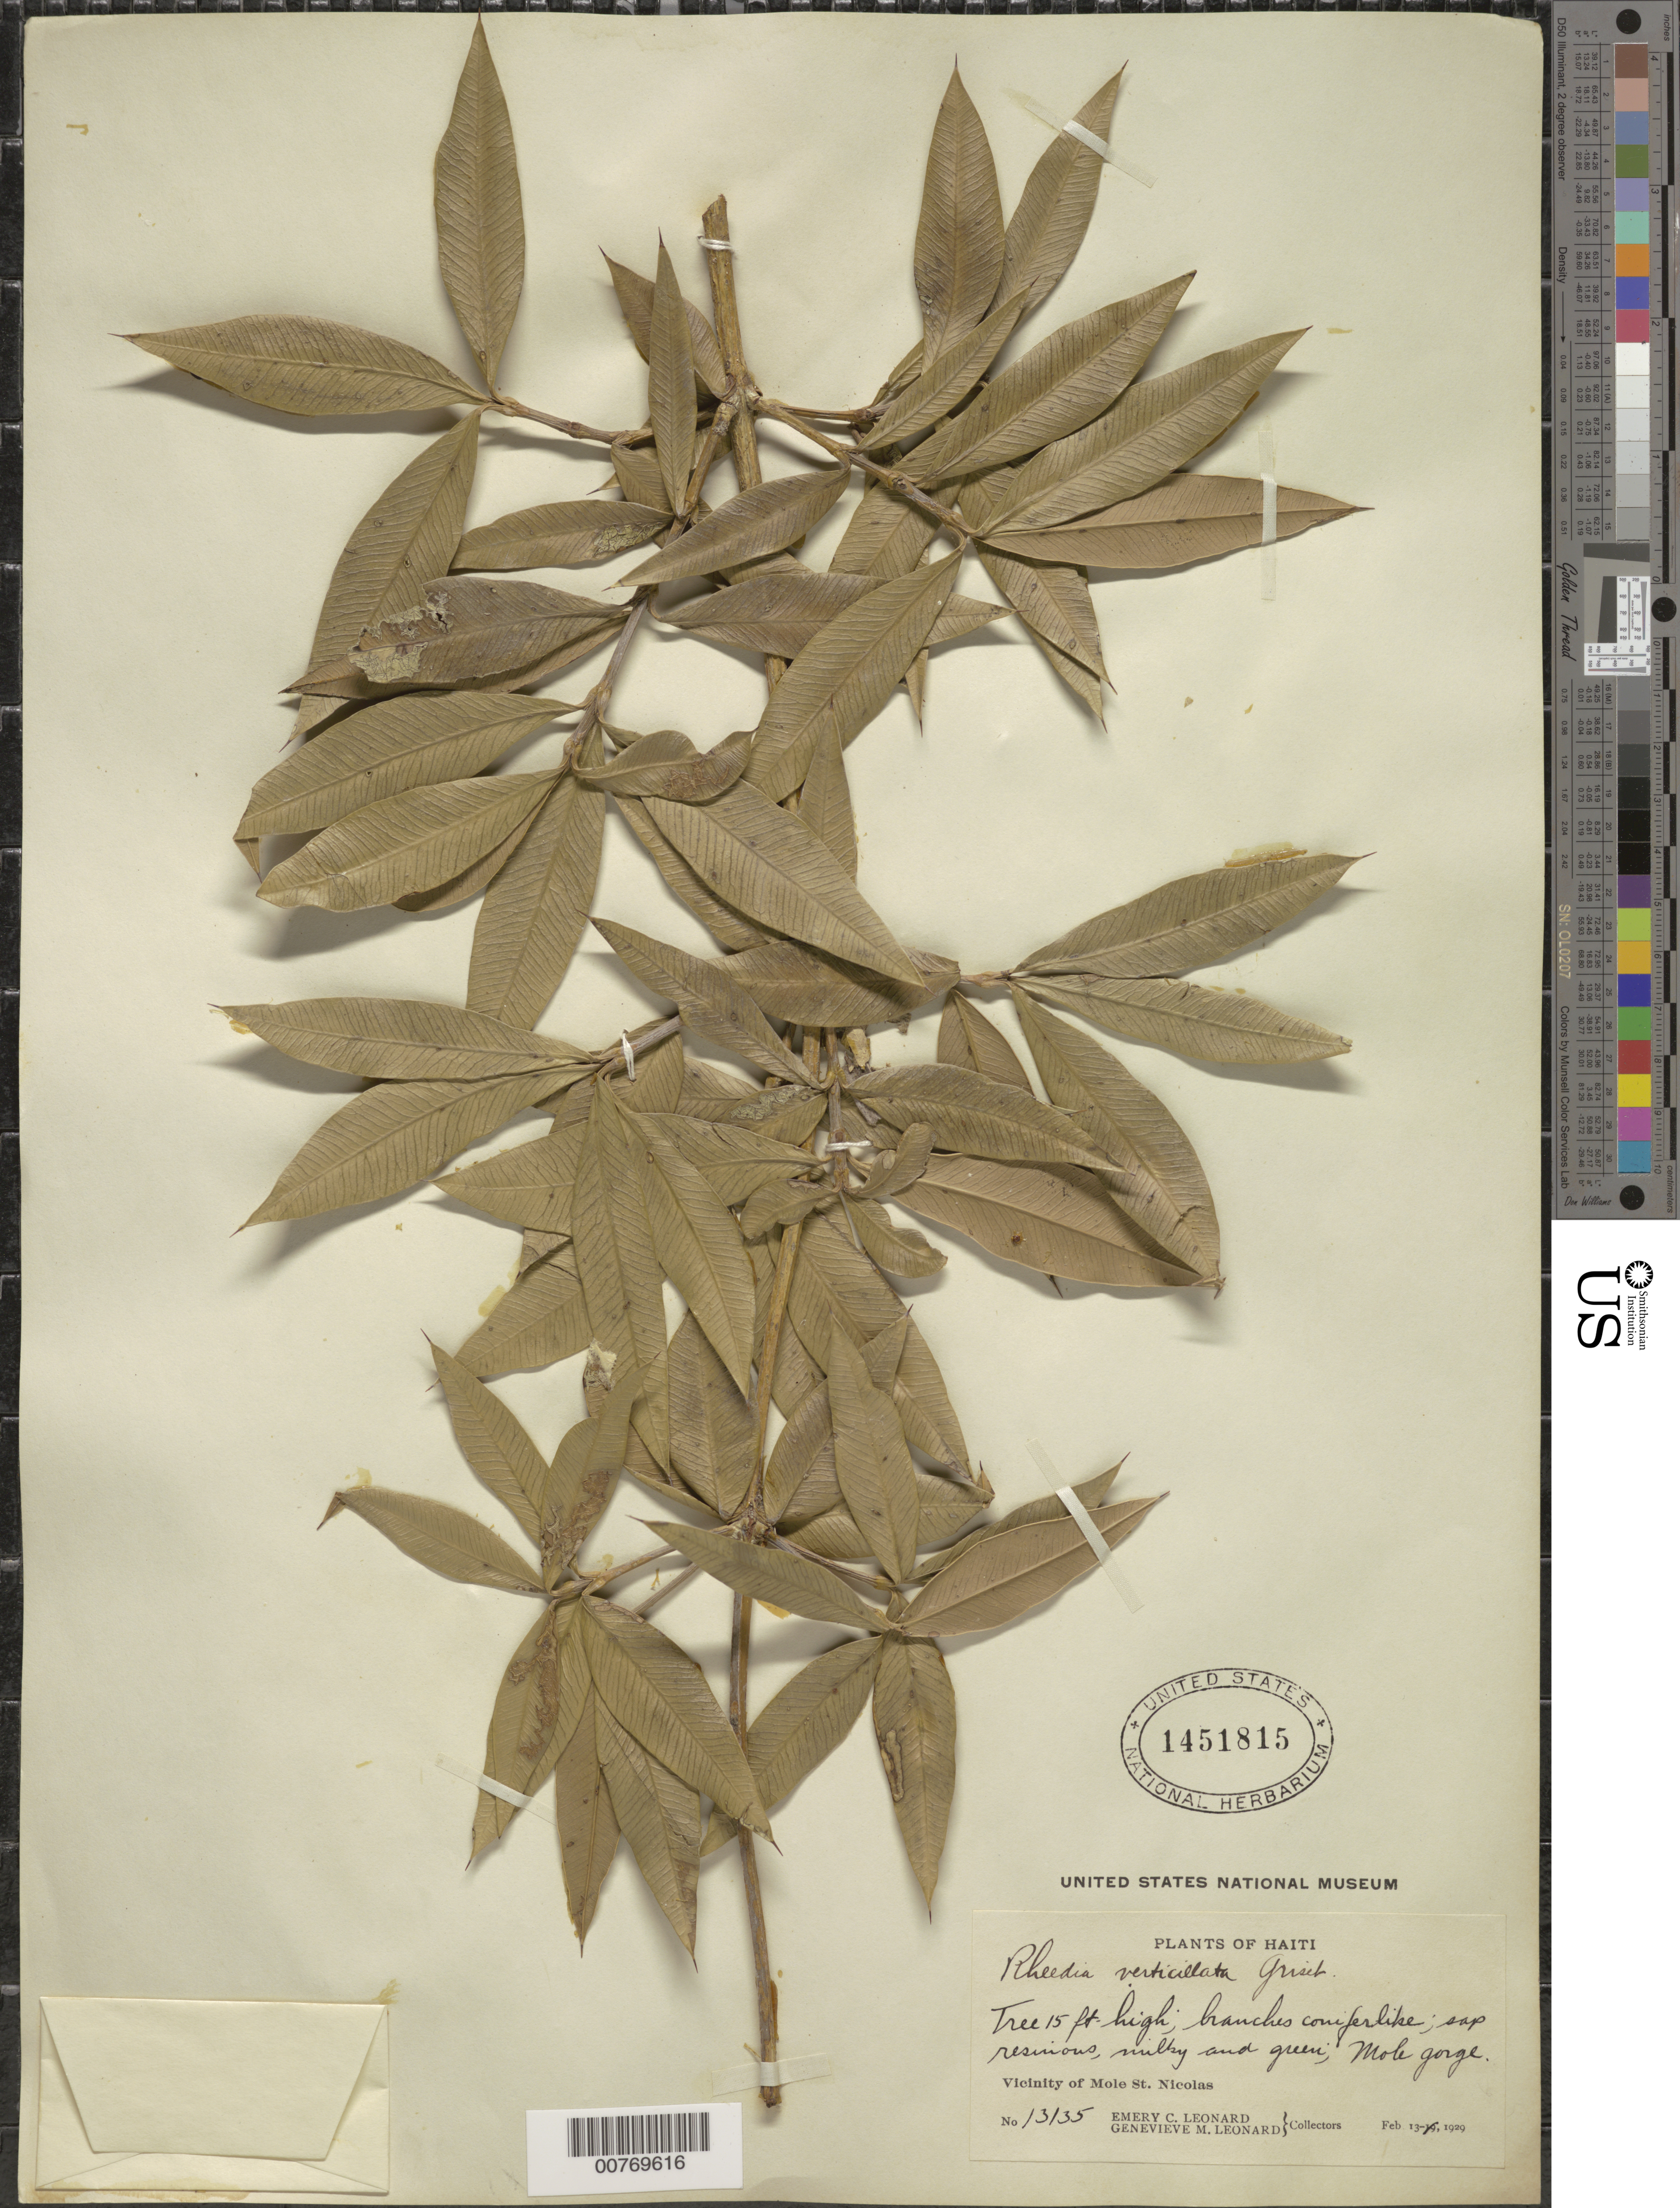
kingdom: Plantae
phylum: Tracheophyta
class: Magnoliopsida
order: Malpighiales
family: Clusiaceae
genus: Garcinia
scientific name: Garcinia verticillata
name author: (Urb.) Alain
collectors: E. C. Leonard & G. M. Leonard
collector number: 13135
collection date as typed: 13 Feb 1929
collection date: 1929-02-13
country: Haiti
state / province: Nord-Óuest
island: Hispaniola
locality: Vicinity of Mole St. Nicolas, Mole Gorge.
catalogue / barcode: US 1451815